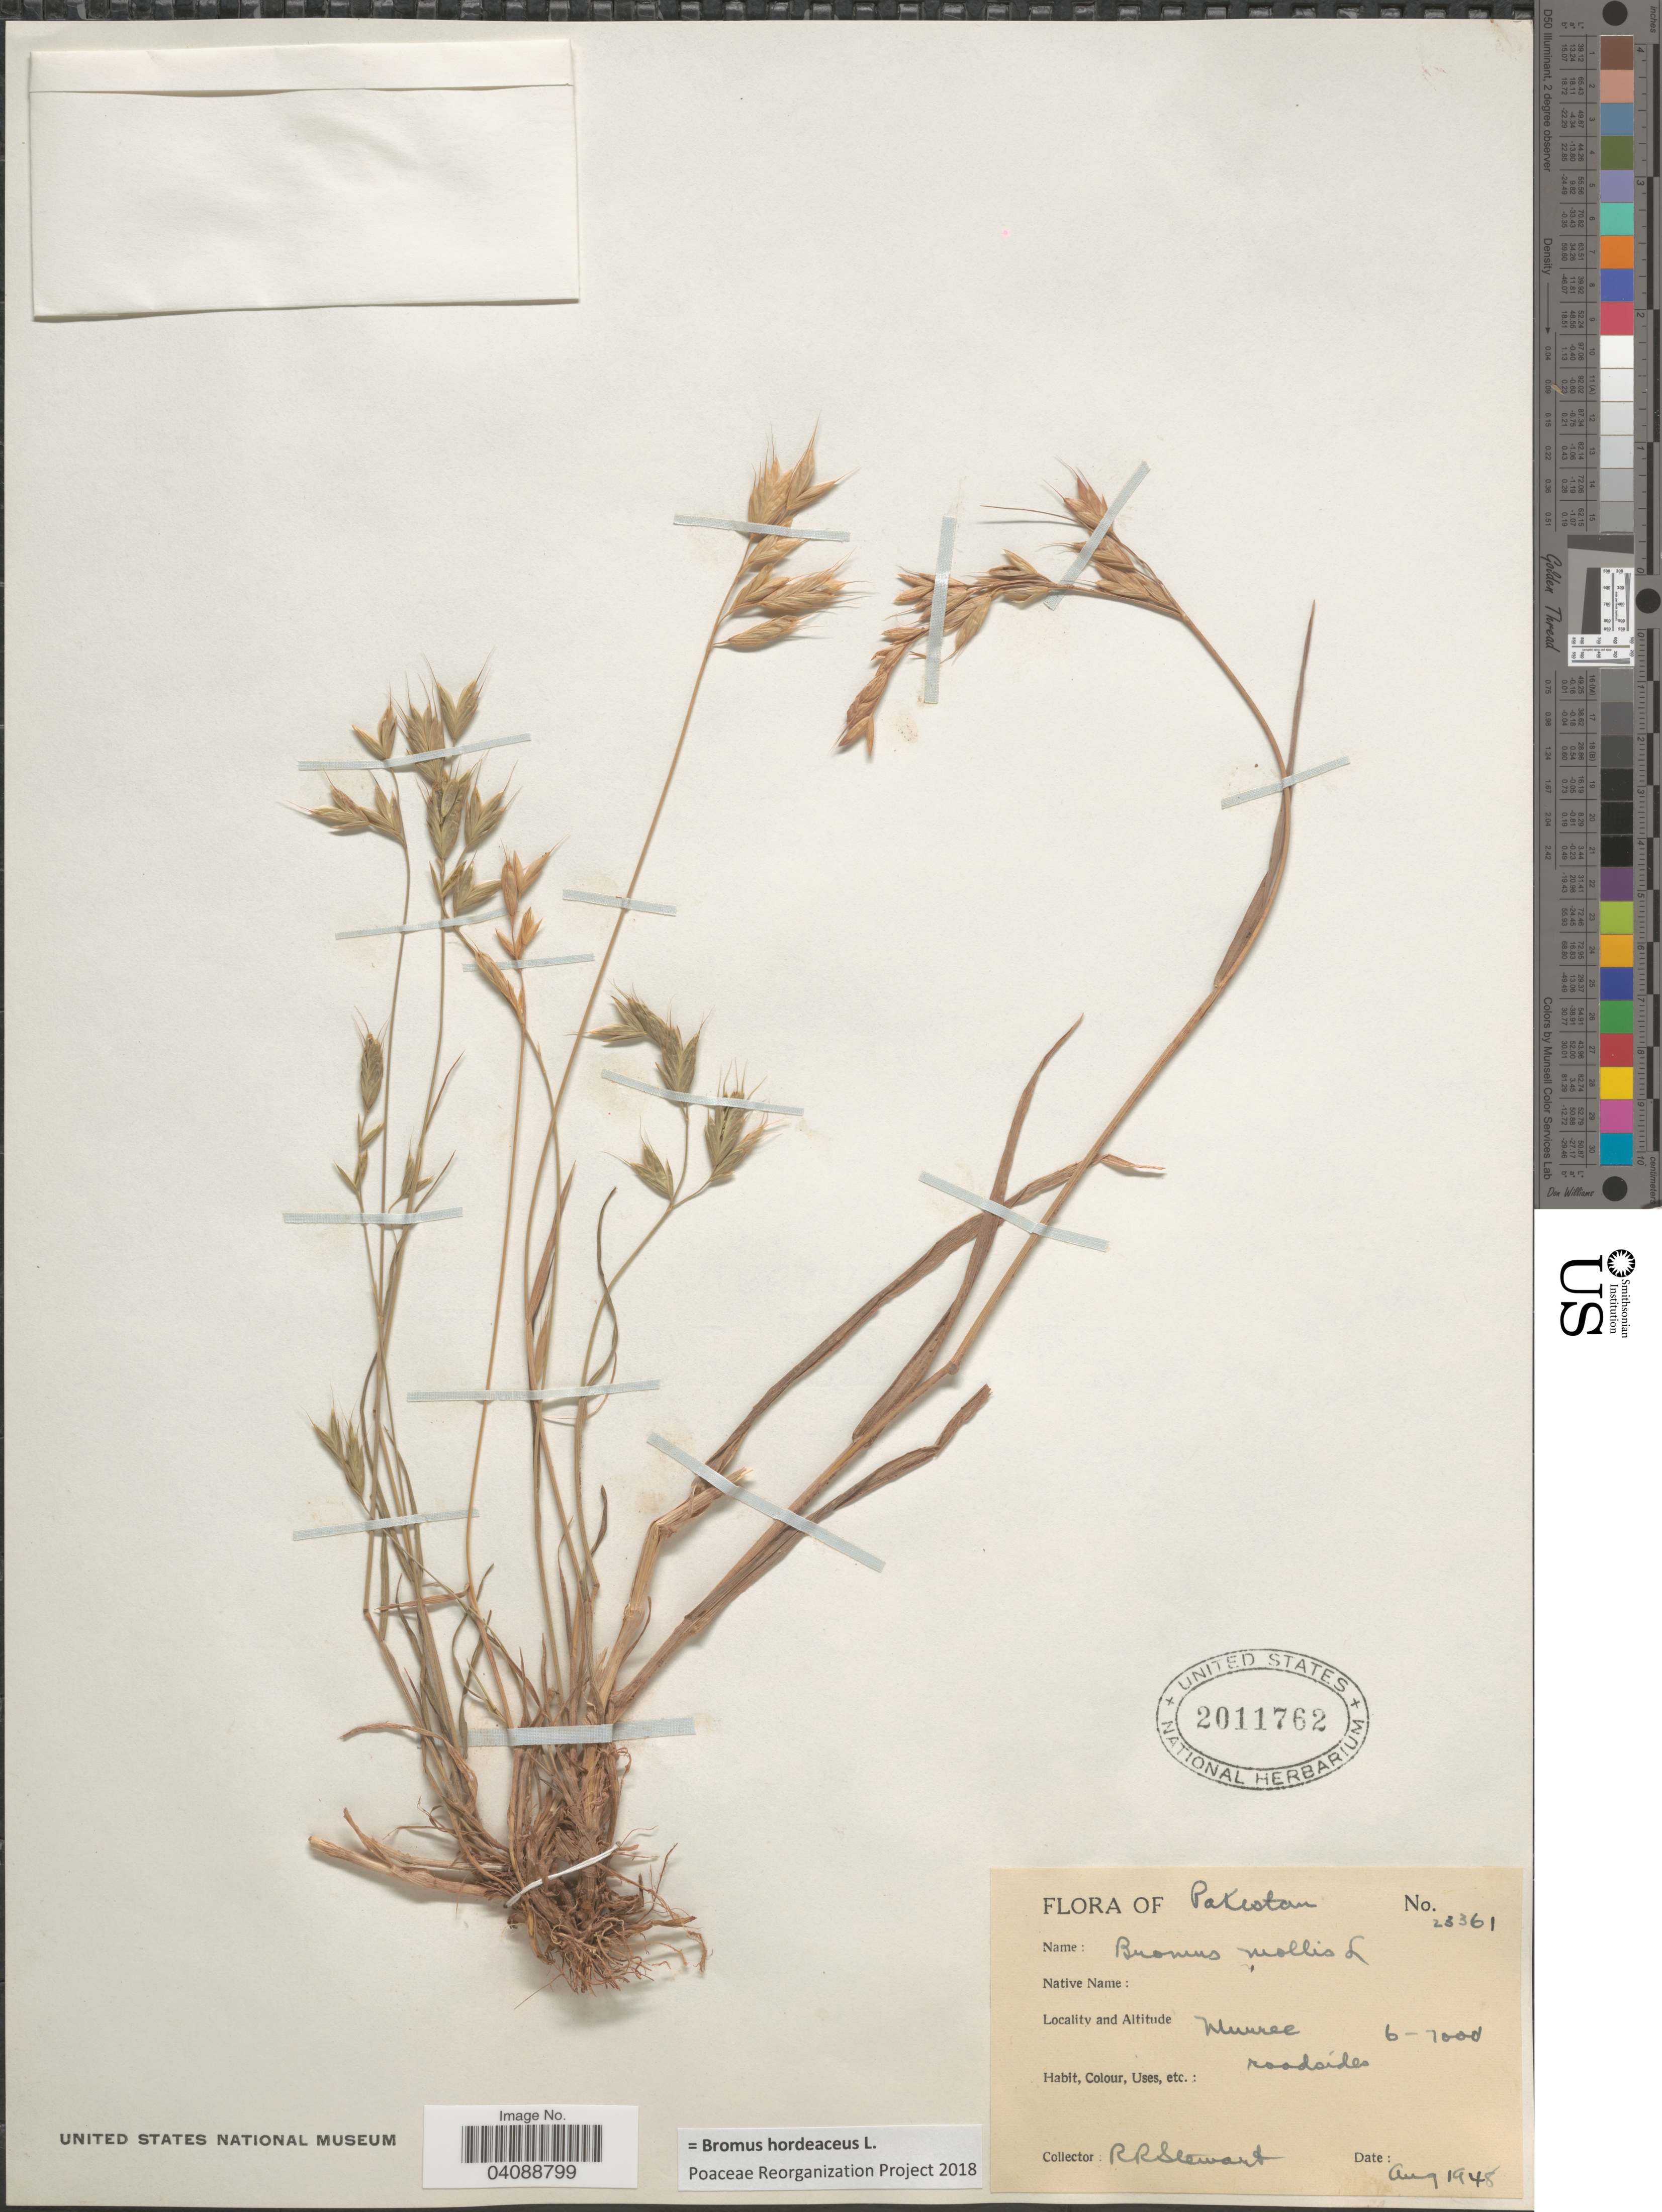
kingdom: Plantae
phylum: Tracheophyta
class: Liliopsida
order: Poales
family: Poaceae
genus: Bromus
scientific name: Bromus hordeaceus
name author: L.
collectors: R. Stewart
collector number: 23361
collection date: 1948-08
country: Pakistan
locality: Murree.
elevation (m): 1829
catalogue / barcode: US 2011762